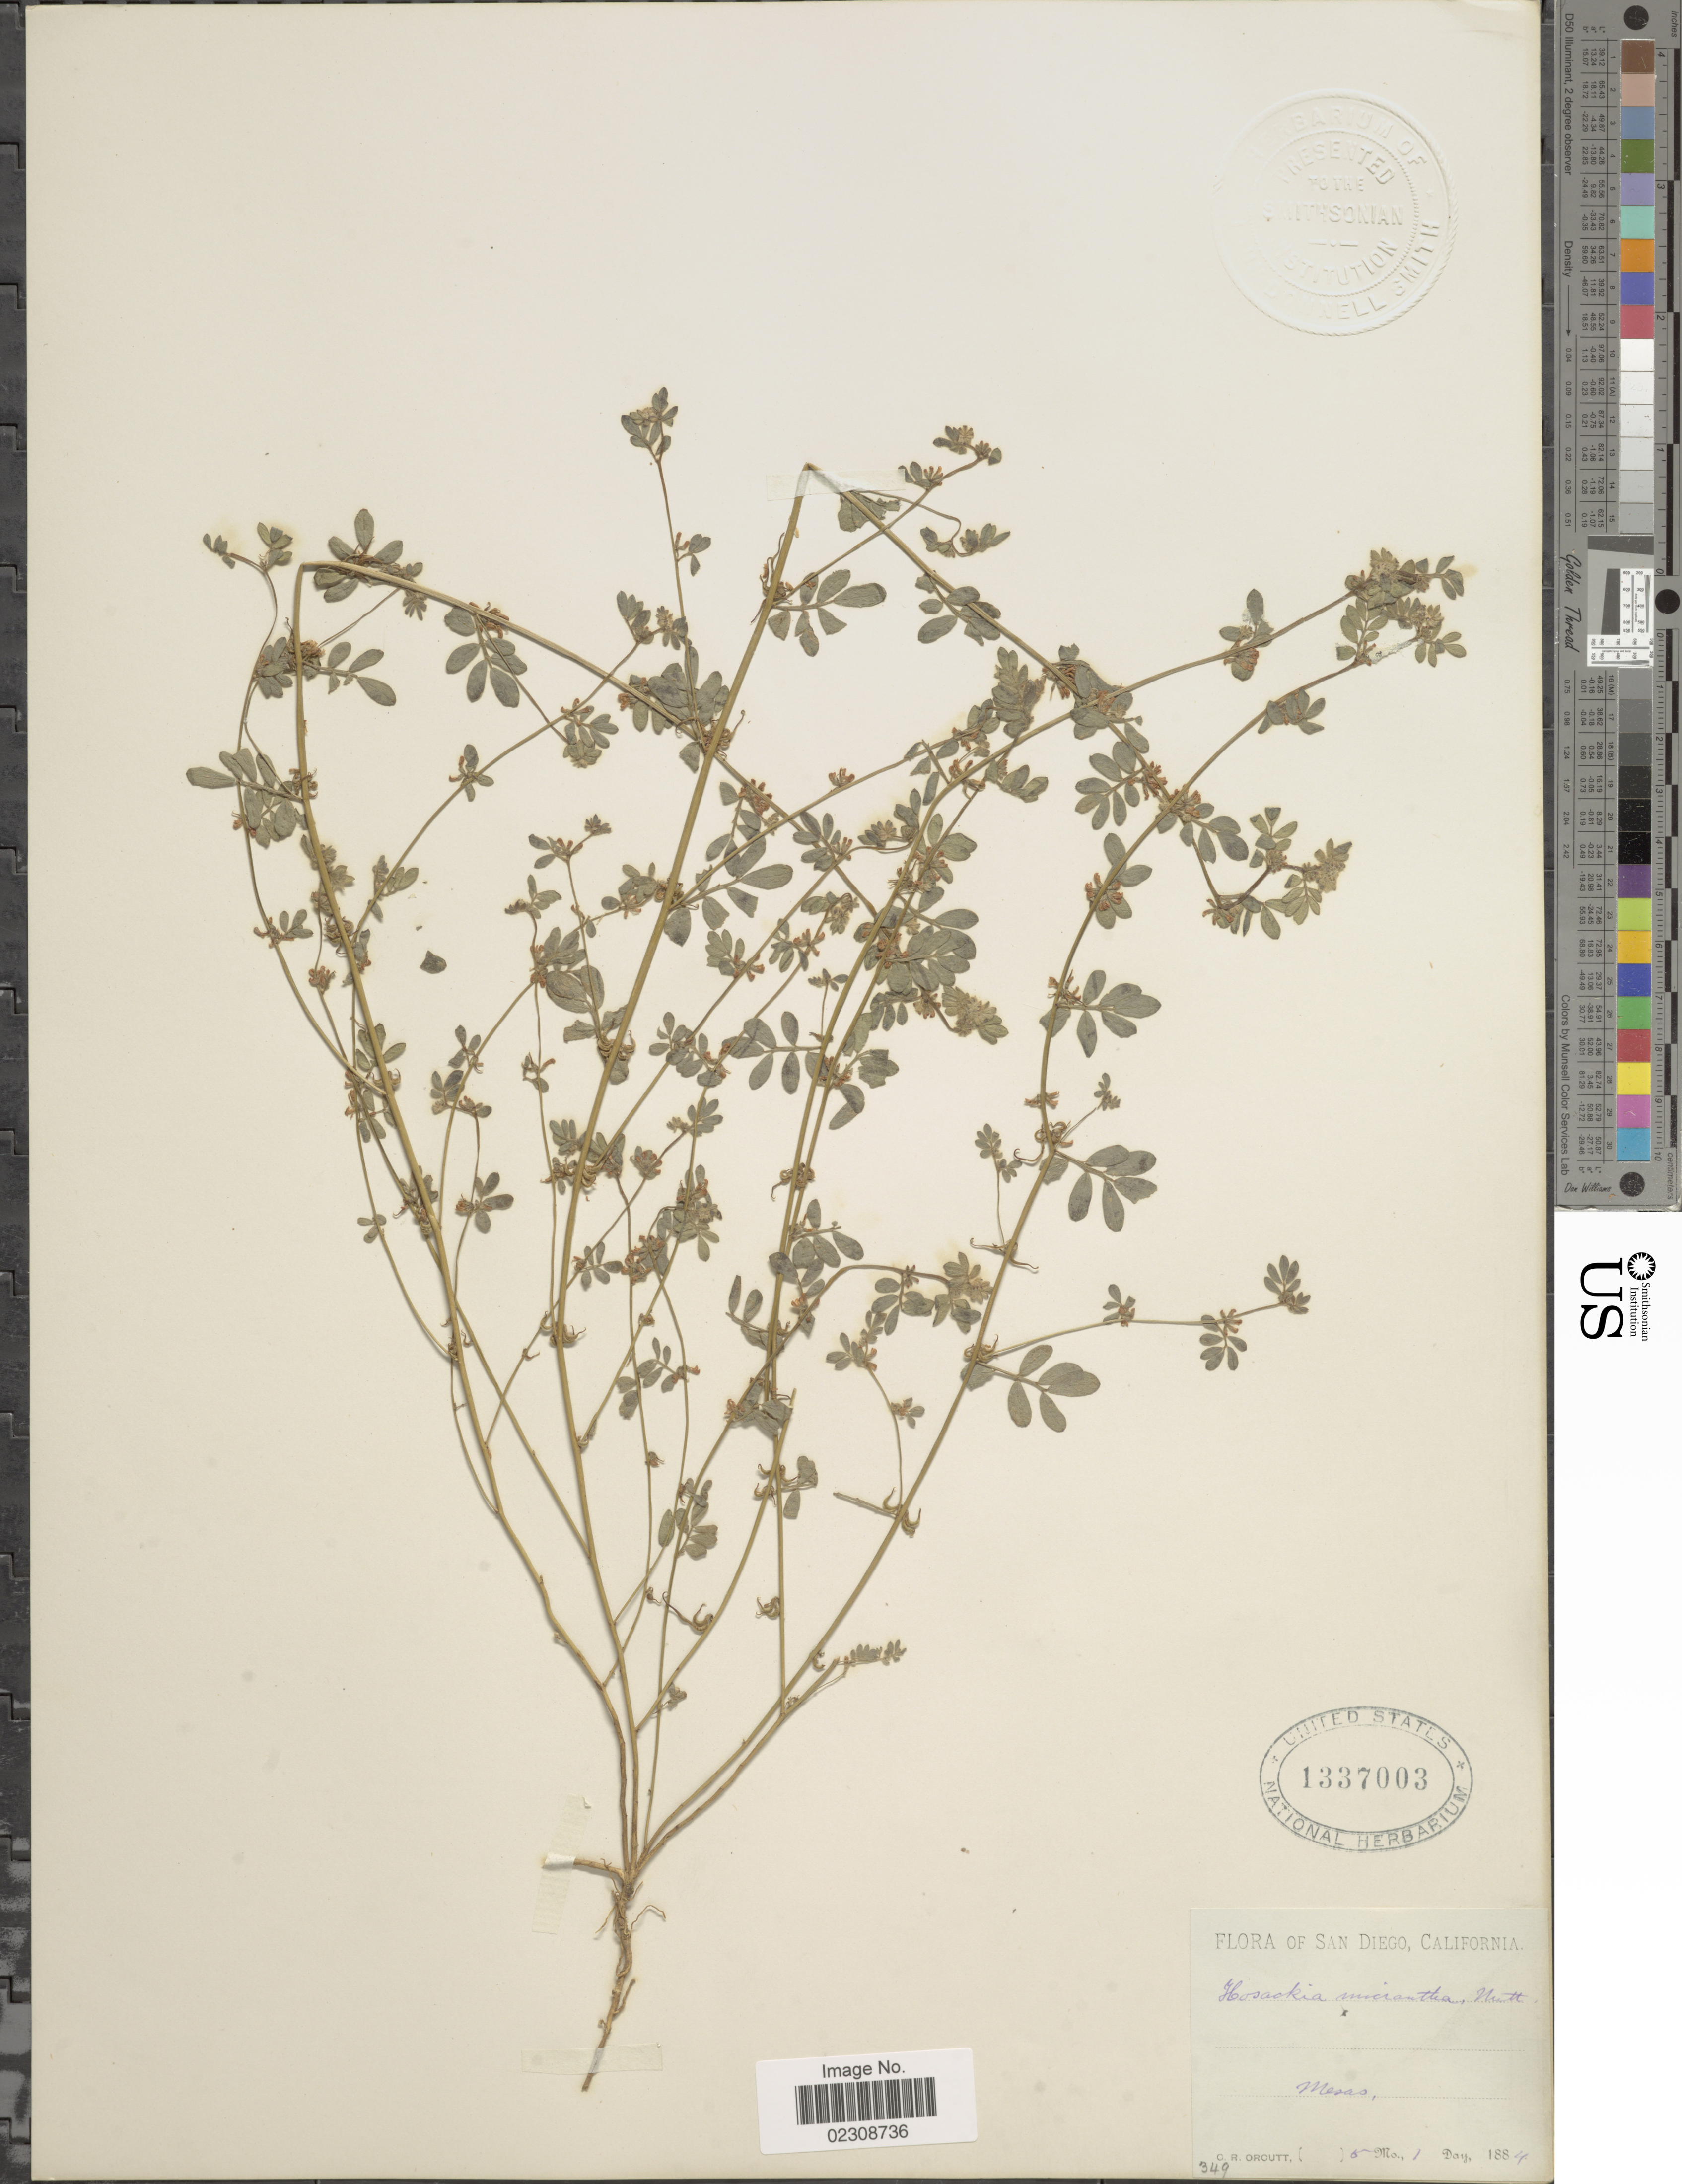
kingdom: Plantae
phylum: Tracheophyta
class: Magnoliopsida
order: Fabales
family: Fabaceae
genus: Syrmatium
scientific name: Syrmatium micranthum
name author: (Torr. & A. Gray) Greene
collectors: C. R. Orcutt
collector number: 349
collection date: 1884-05-01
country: United States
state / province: California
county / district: San Diego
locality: San Diego. Mesas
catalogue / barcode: US 1337003